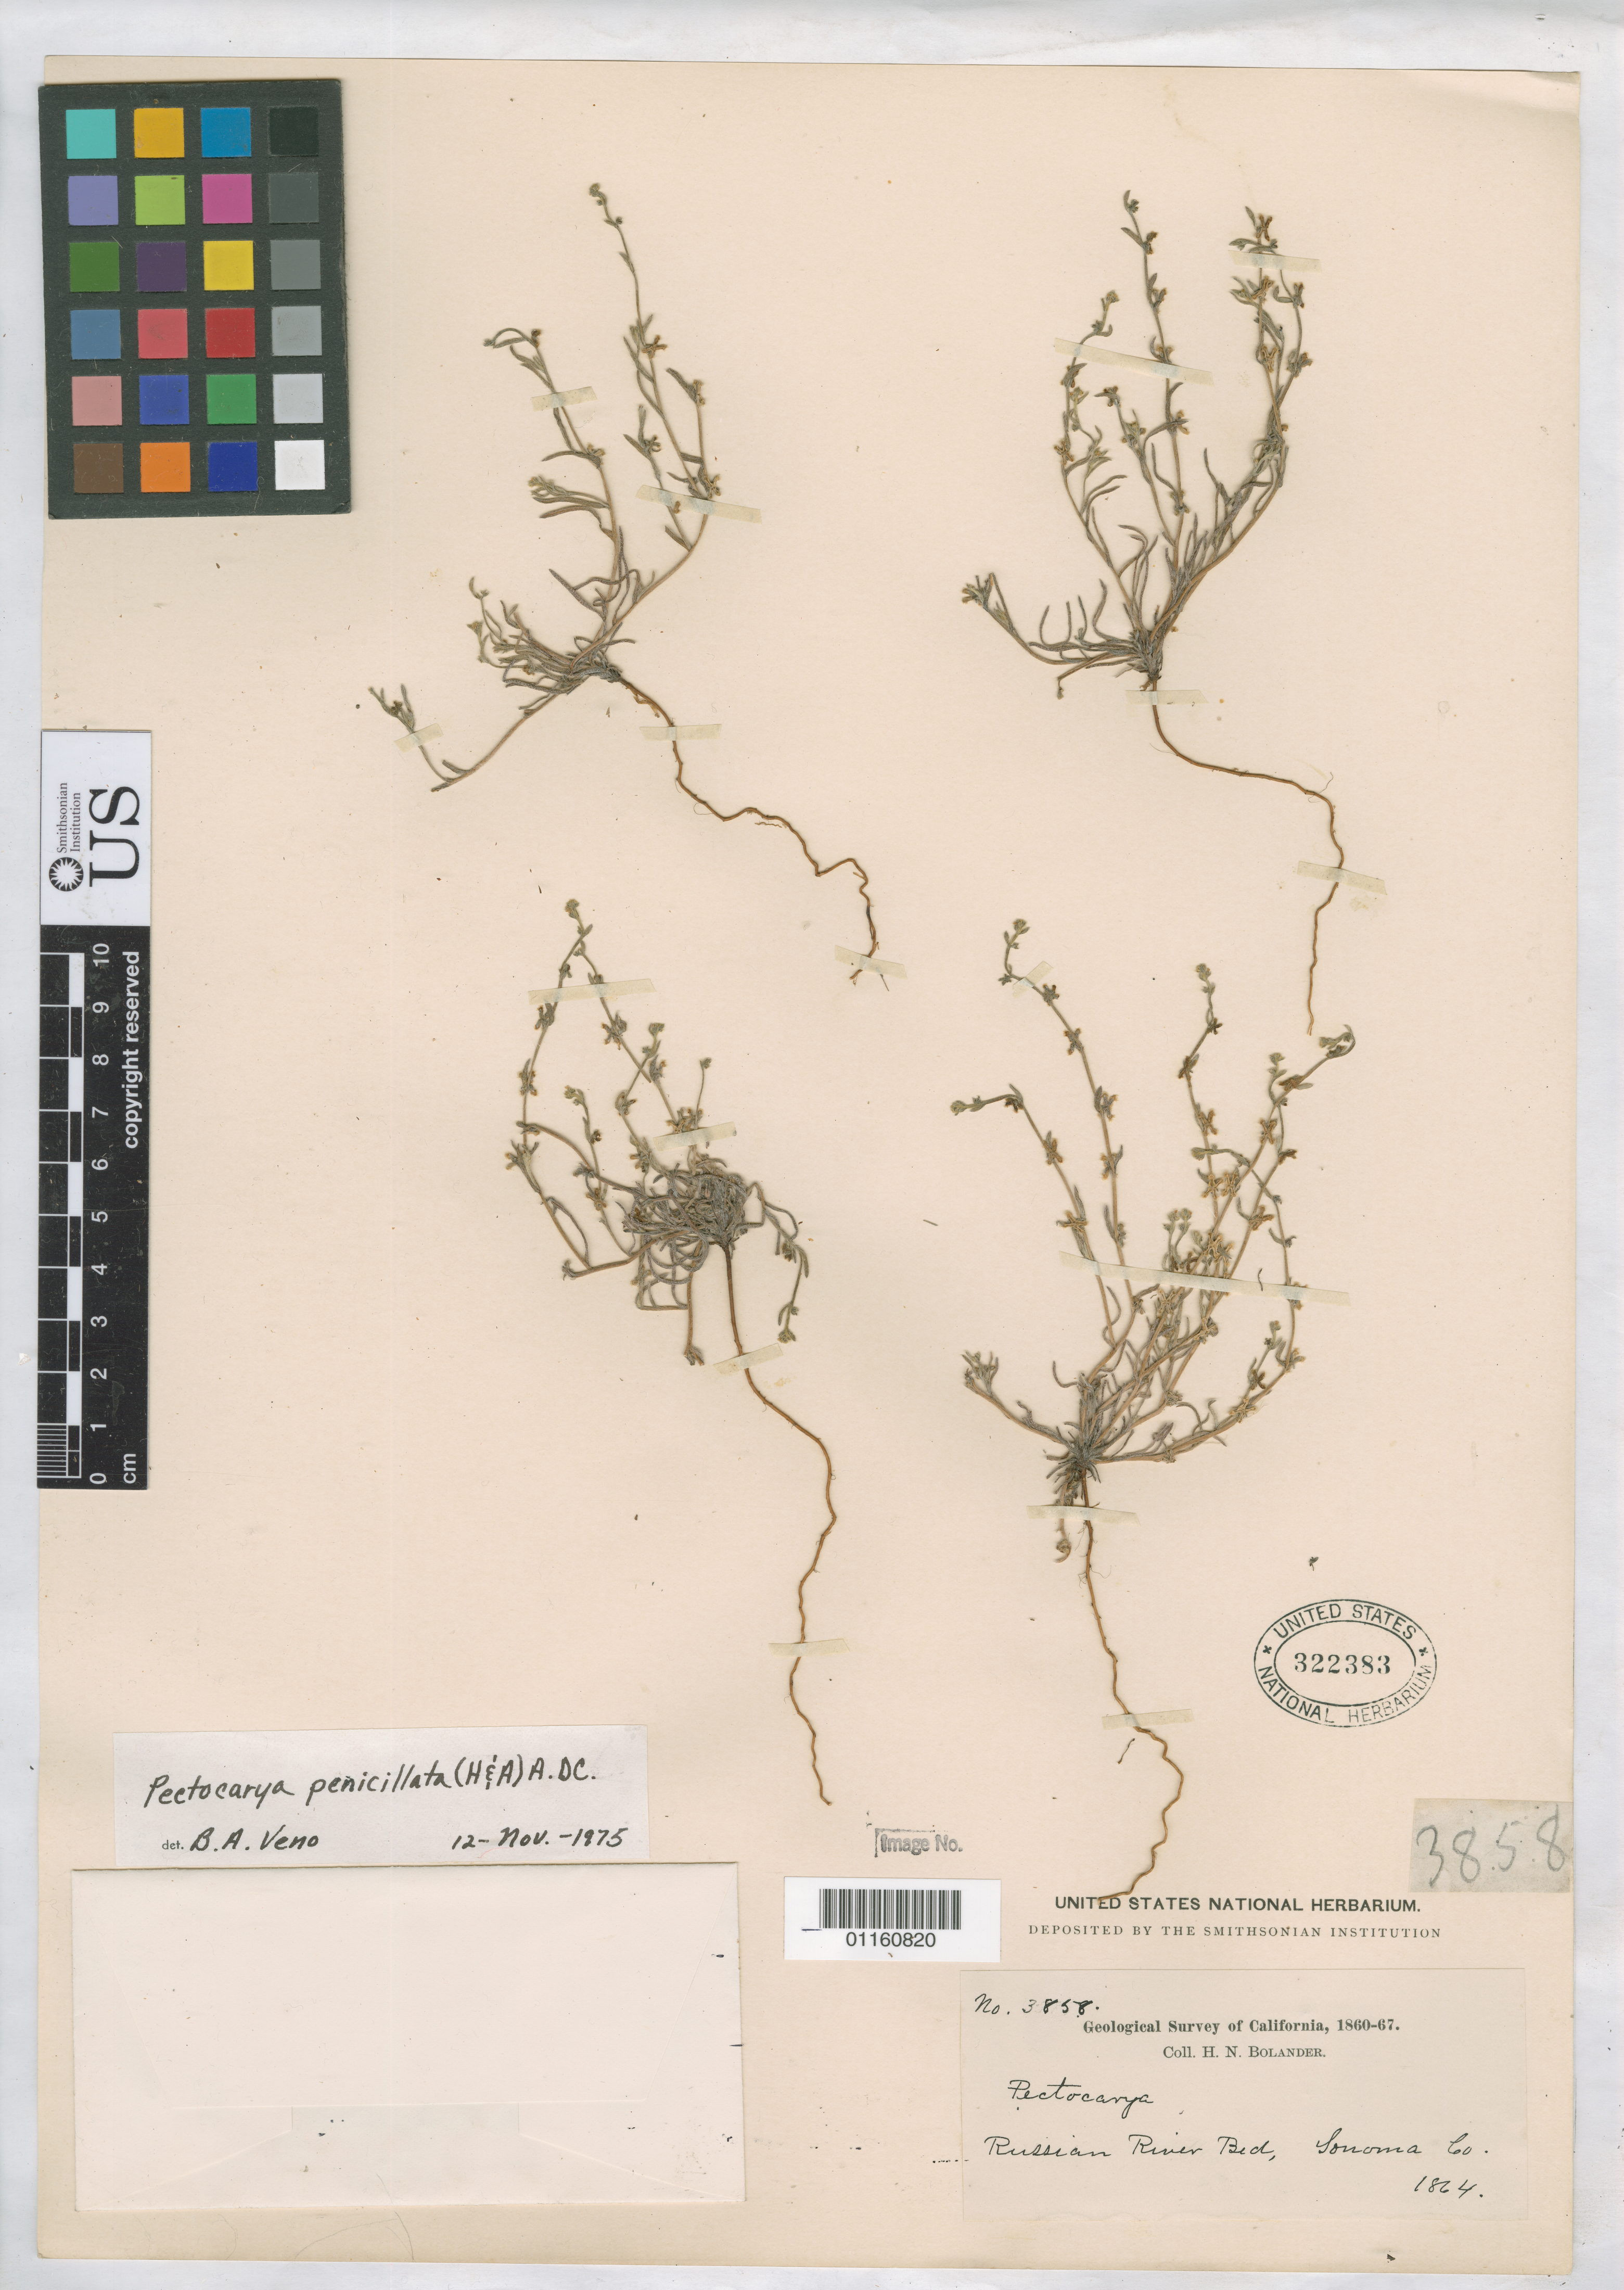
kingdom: Plantae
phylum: Tracheophyta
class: Magnoliopsida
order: Boraginales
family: Boraginaceae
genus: Pectocarya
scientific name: Pectocarya penicillata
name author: Hook. & Arn.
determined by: Veno, B.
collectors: H. Bolander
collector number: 3858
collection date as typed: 1864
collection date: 1864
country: United States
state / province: California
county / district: Sonoma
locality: Russian River Bed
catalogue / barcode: US 322383